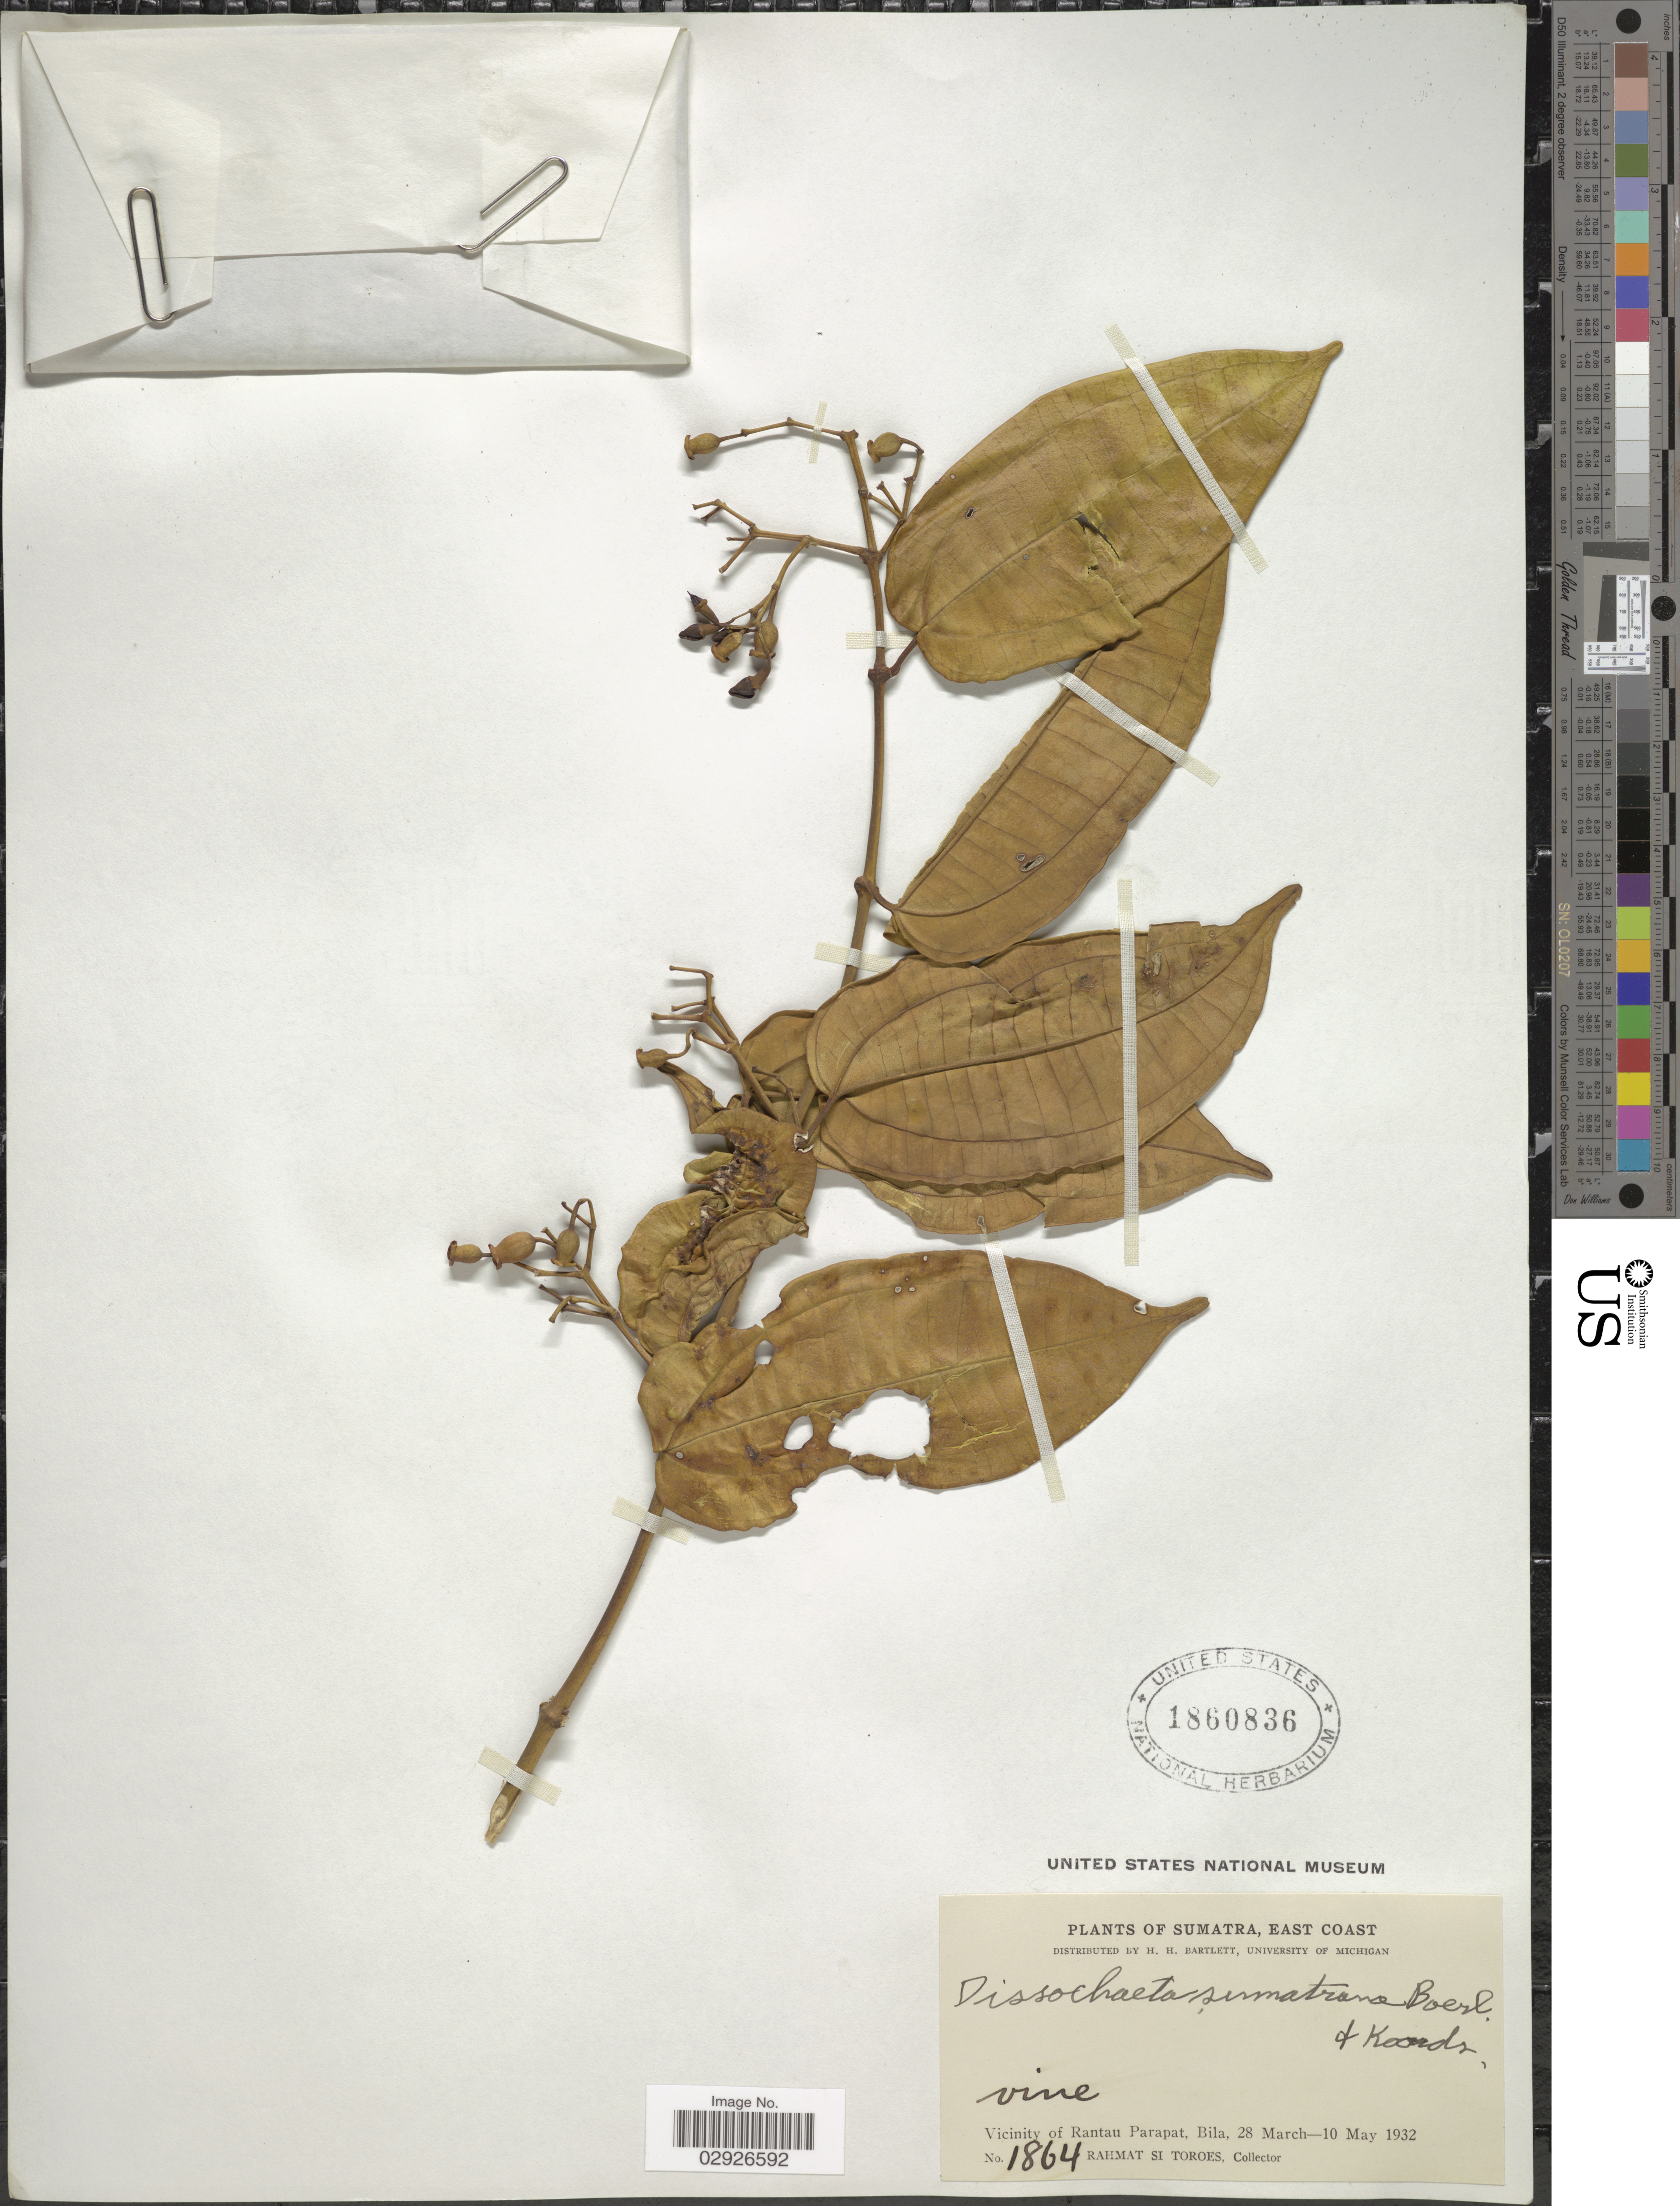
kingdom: Plantae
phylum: Tracheophyta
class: Magnoliopsida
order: Myrtales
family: Melastomataceae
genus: Dissochaeta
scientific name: Dissochaeta sumatrana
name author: Boerl. & Koord.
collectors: Rahmat Si Boeea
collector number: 1864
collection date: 1932-03-28/1932-05-10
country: Indonesia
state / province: Sumatra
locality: East Coast. Vicinity of Rantau Parapat, Bila.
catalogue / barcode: US 1860836